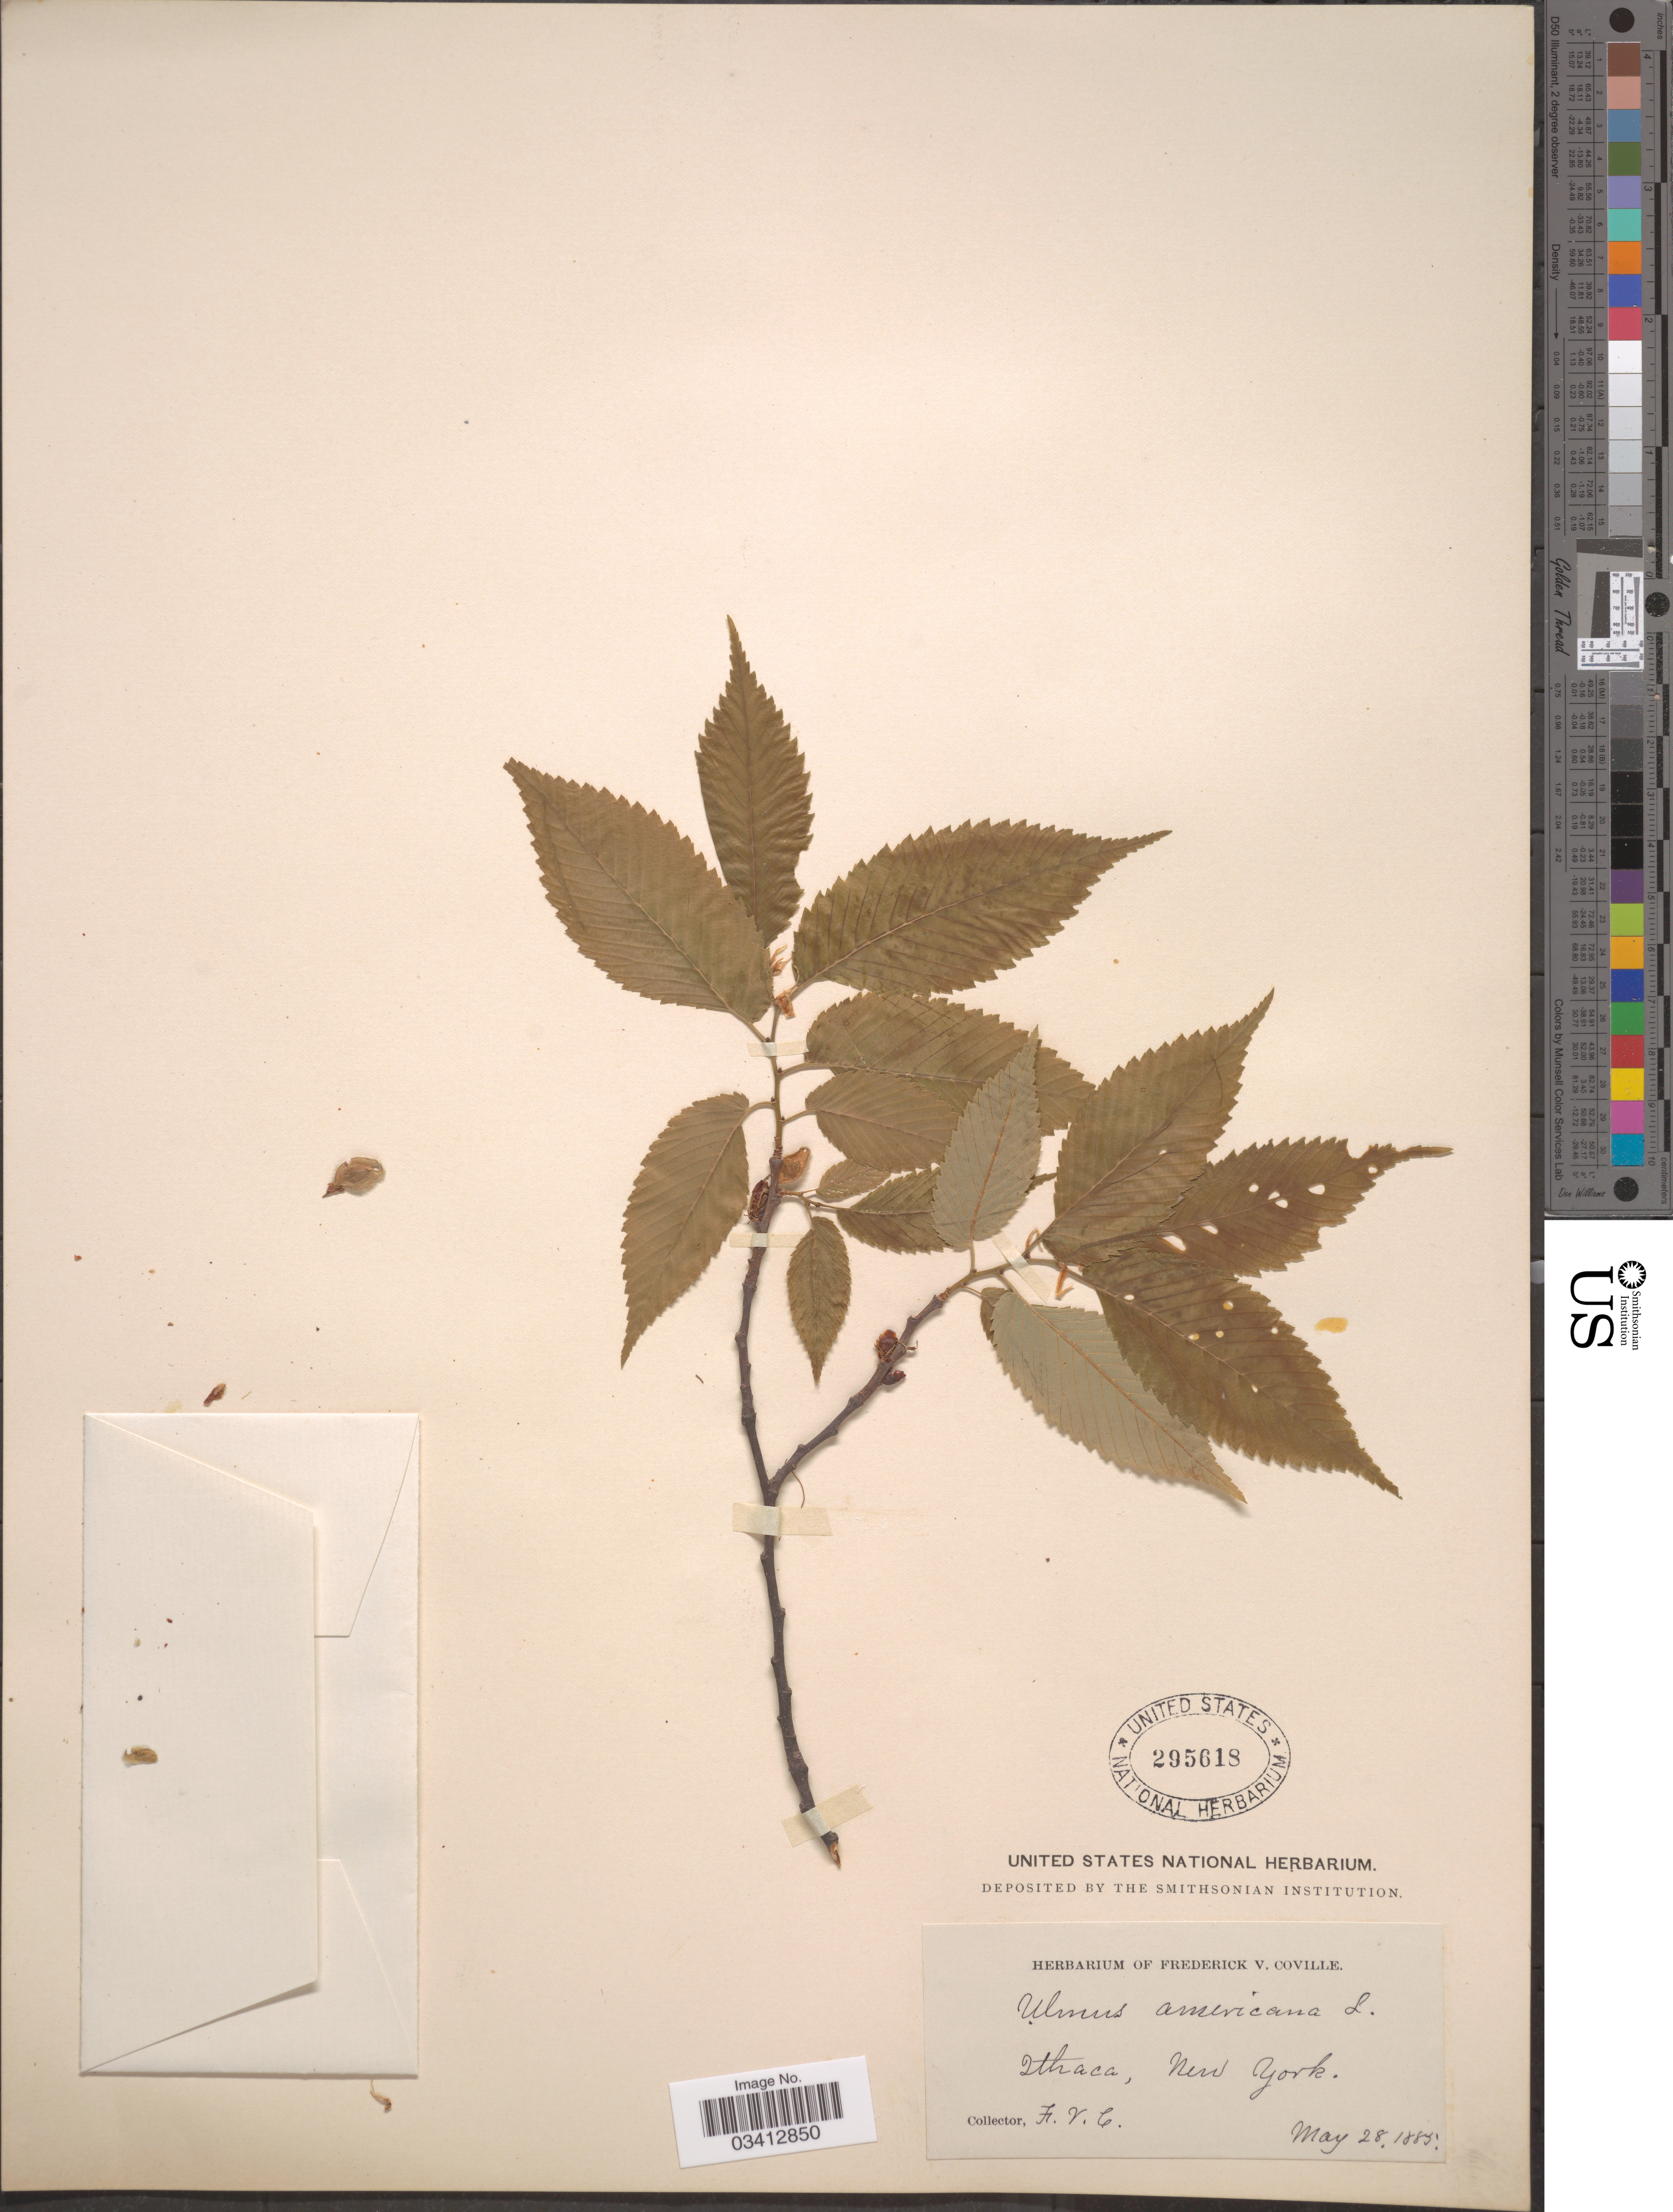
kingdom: Plantae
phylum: Tracheophyta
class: Magnoliopsida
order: Rosales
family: Ulmaceae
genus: Ulmus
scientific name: Ulmus americana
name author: L.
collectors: F. V. Coville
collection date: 1885-05-28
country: United States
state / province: New York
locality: Ithaca.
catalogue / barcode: US 295618